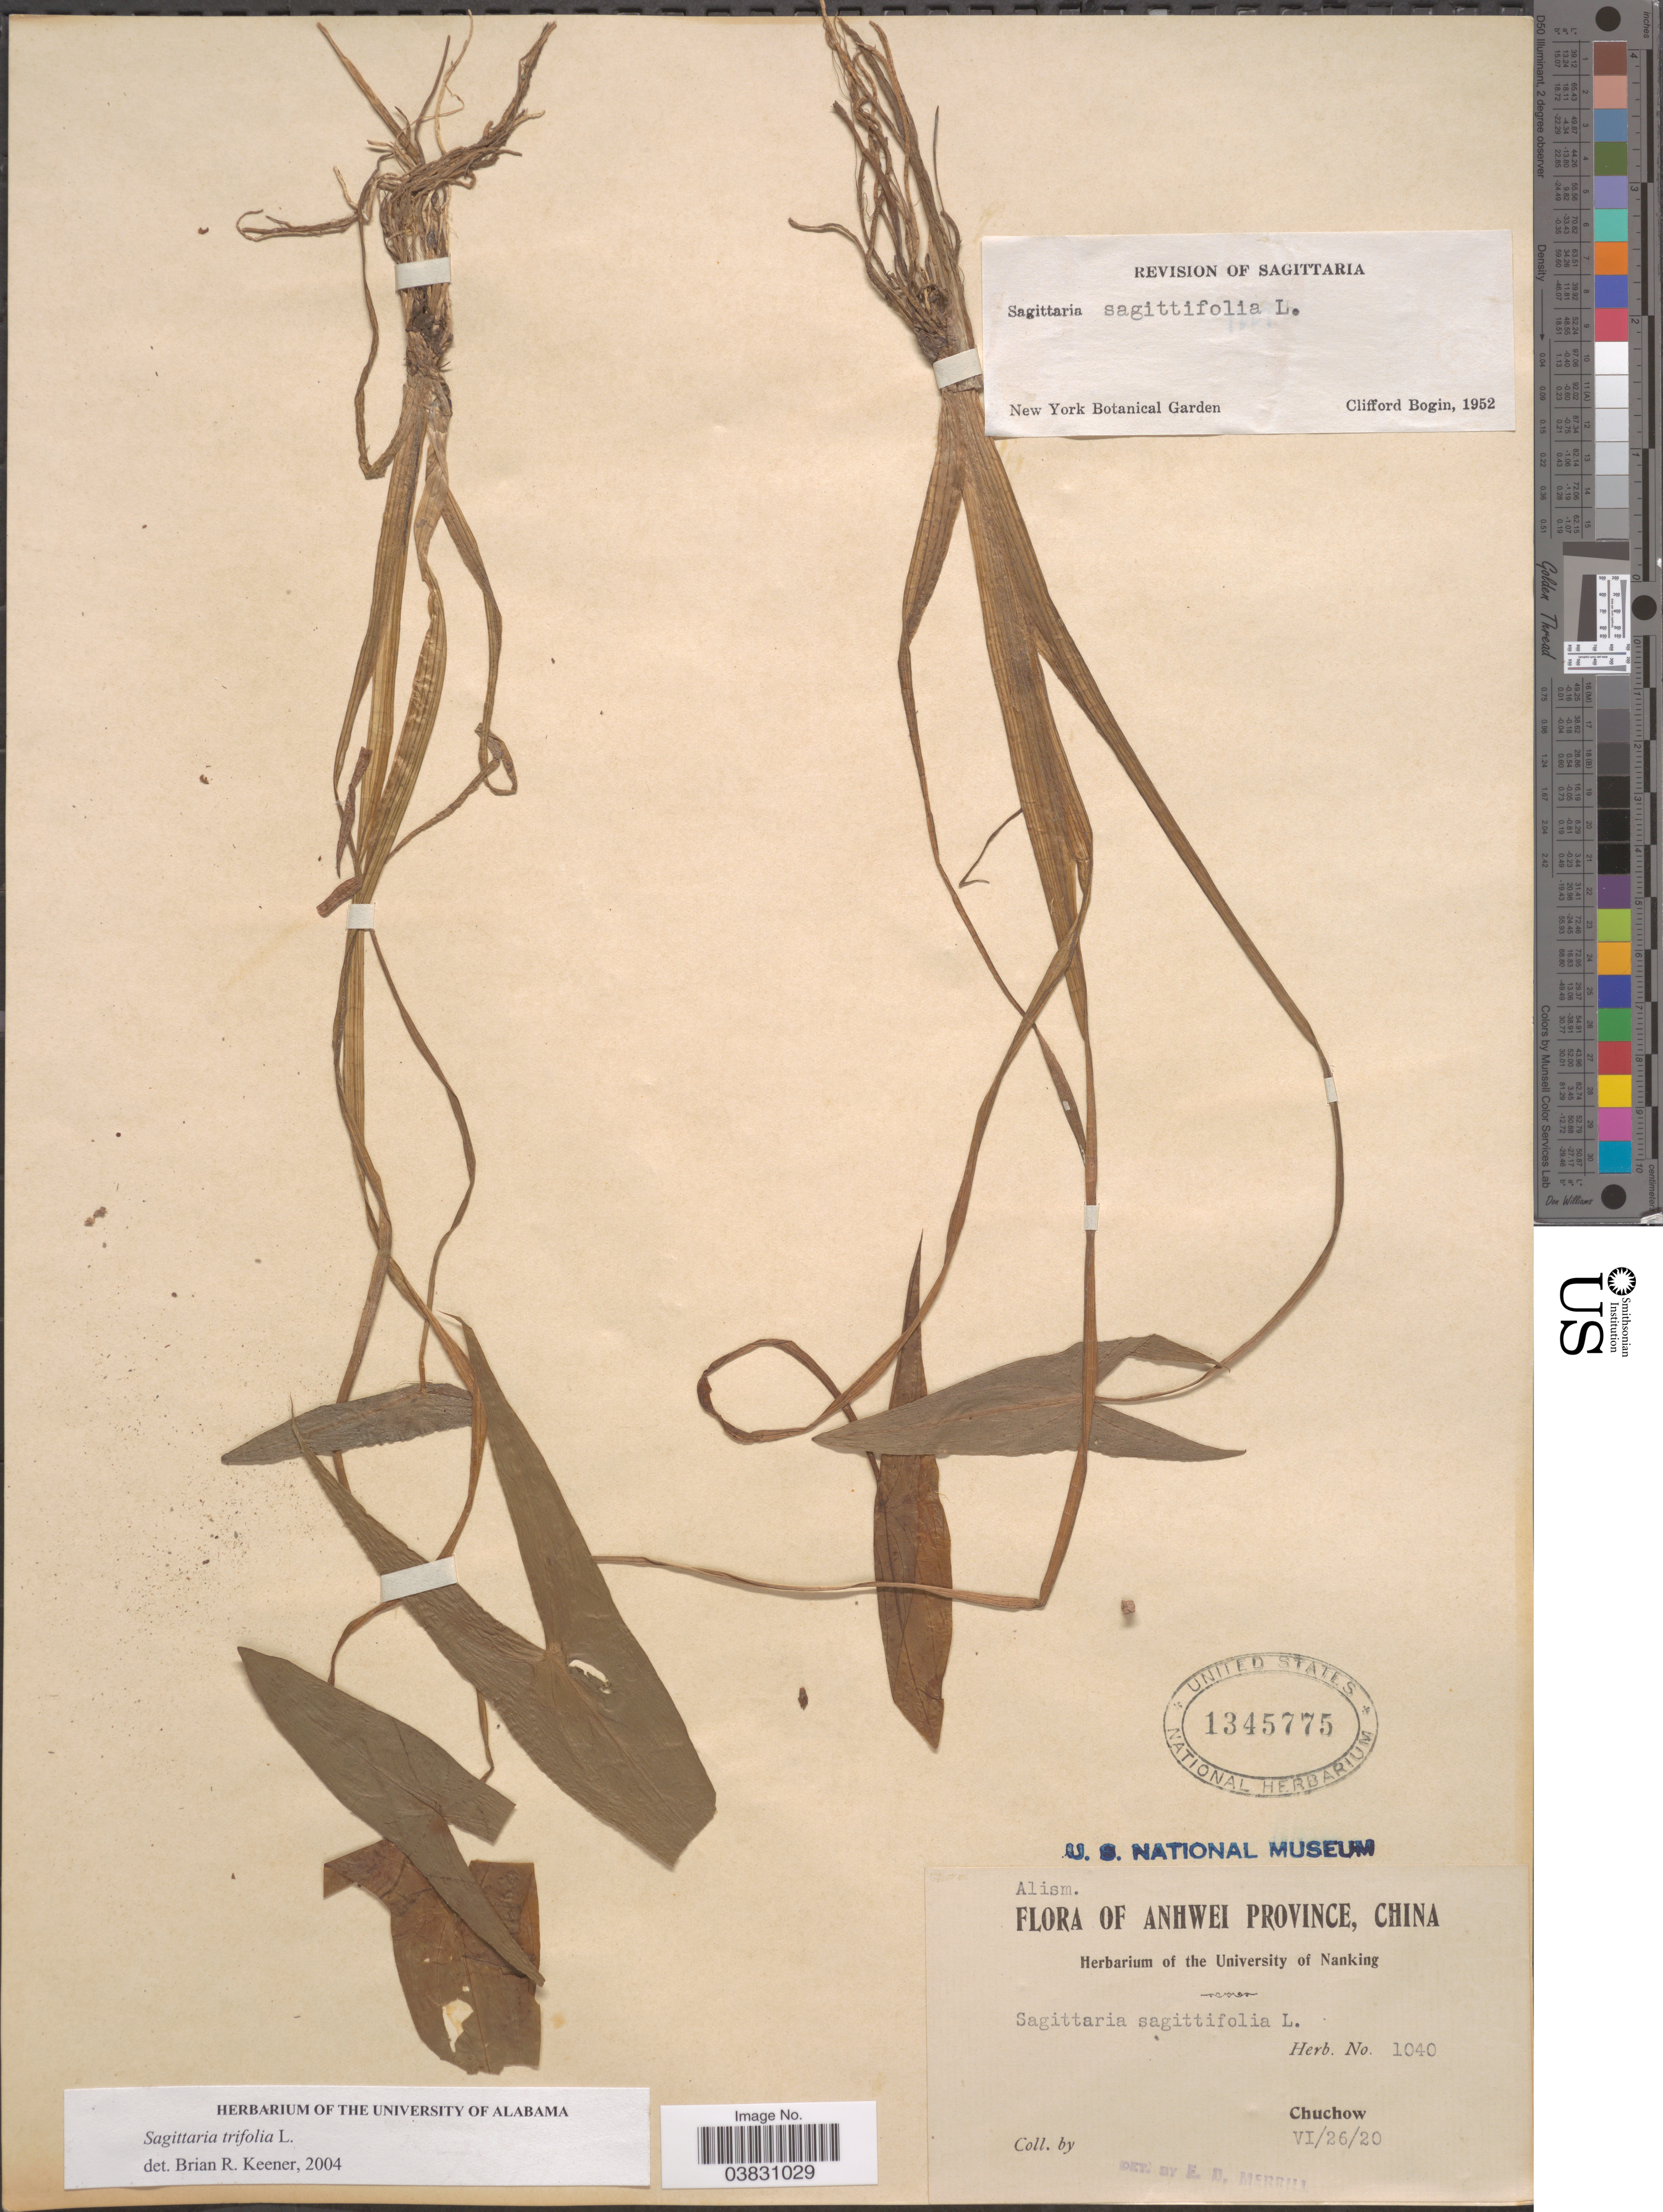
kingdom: Plantae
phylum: Tracheophyta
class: Liliopsida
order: Alismatales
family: Alismataceae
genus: Sagittaria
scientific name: Sagittaria trifolia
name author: L.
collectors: ex herb. University of Nanking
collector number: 1040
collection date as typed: Transcribed d/m/y: 26/6/20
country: China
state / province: Anhui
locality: Anhwei Province. Chuchow.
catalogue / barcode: US 1345775